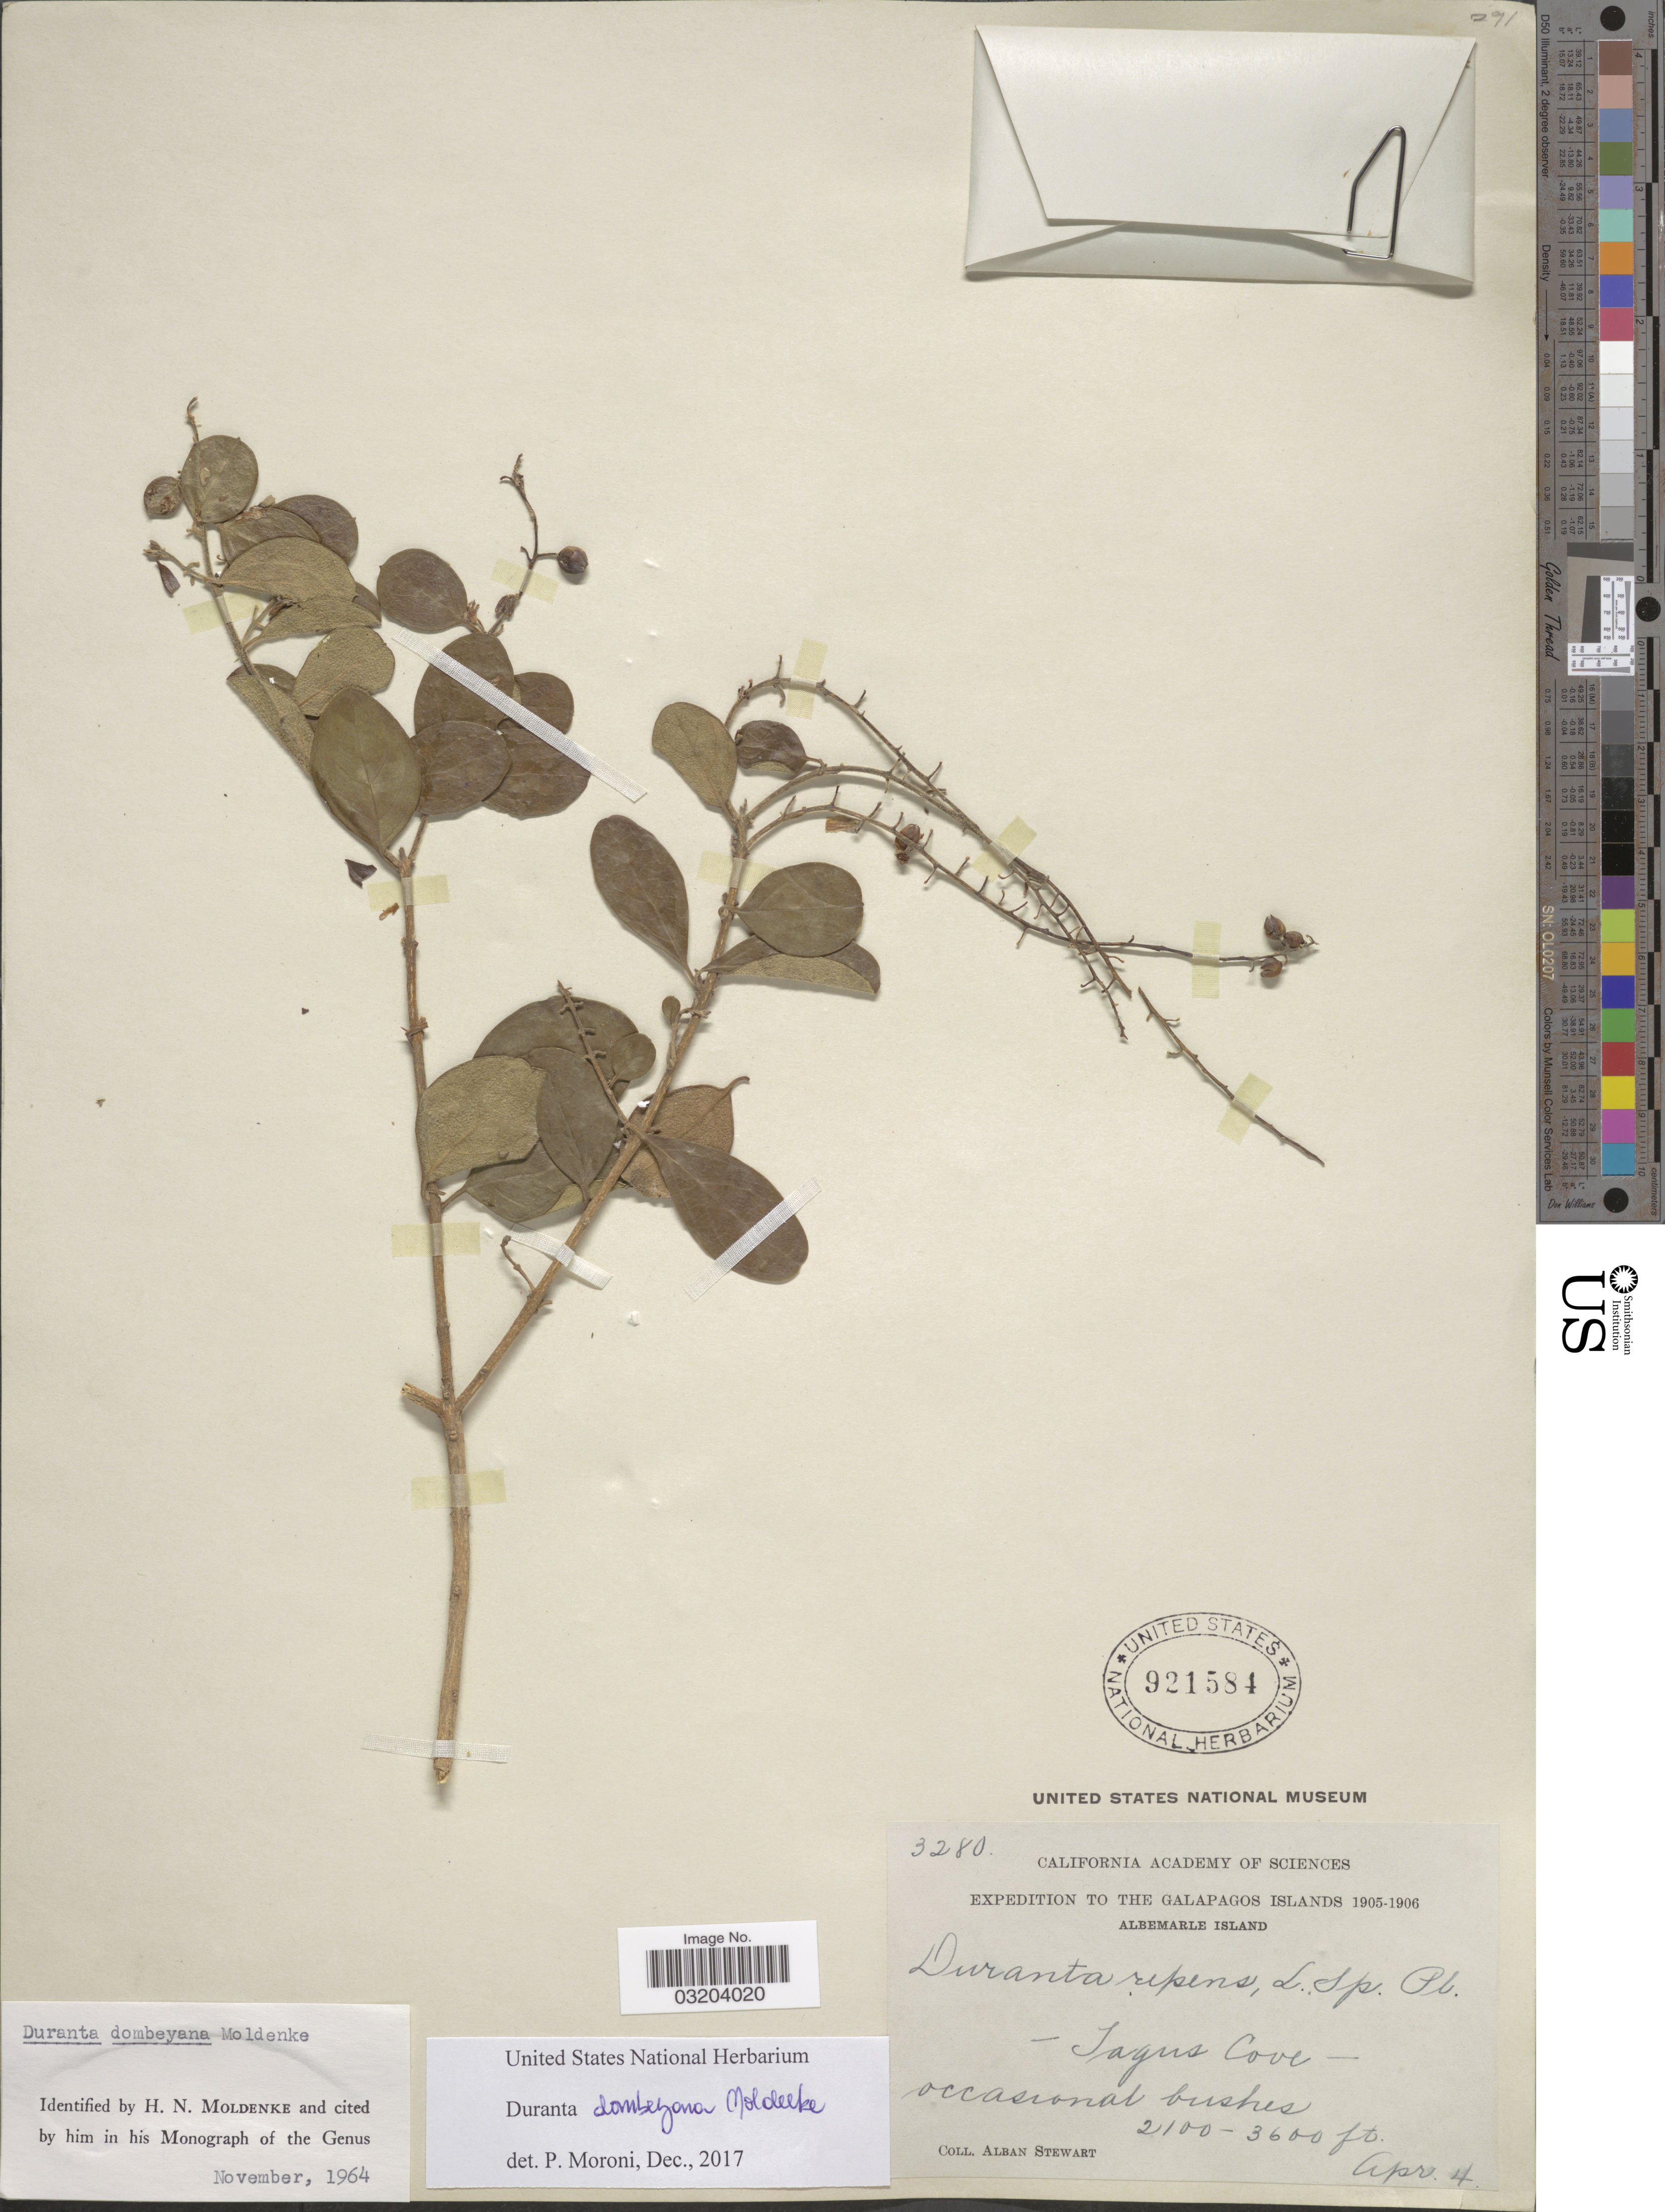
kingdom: Plantae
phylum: Tracheophyta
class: Magnoliopsida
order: Lamiales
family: Verbenaceae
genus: Duranta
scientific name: Duranta dombeyana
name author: Moldenke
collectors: A. Stewart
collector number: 3280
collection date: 1905-04-04/1906-04-04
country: Ecuador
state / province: Colón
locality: The Galapagos Islands. Albemarle Island. Tagus Cove.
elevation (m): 640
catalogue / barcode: US 921584